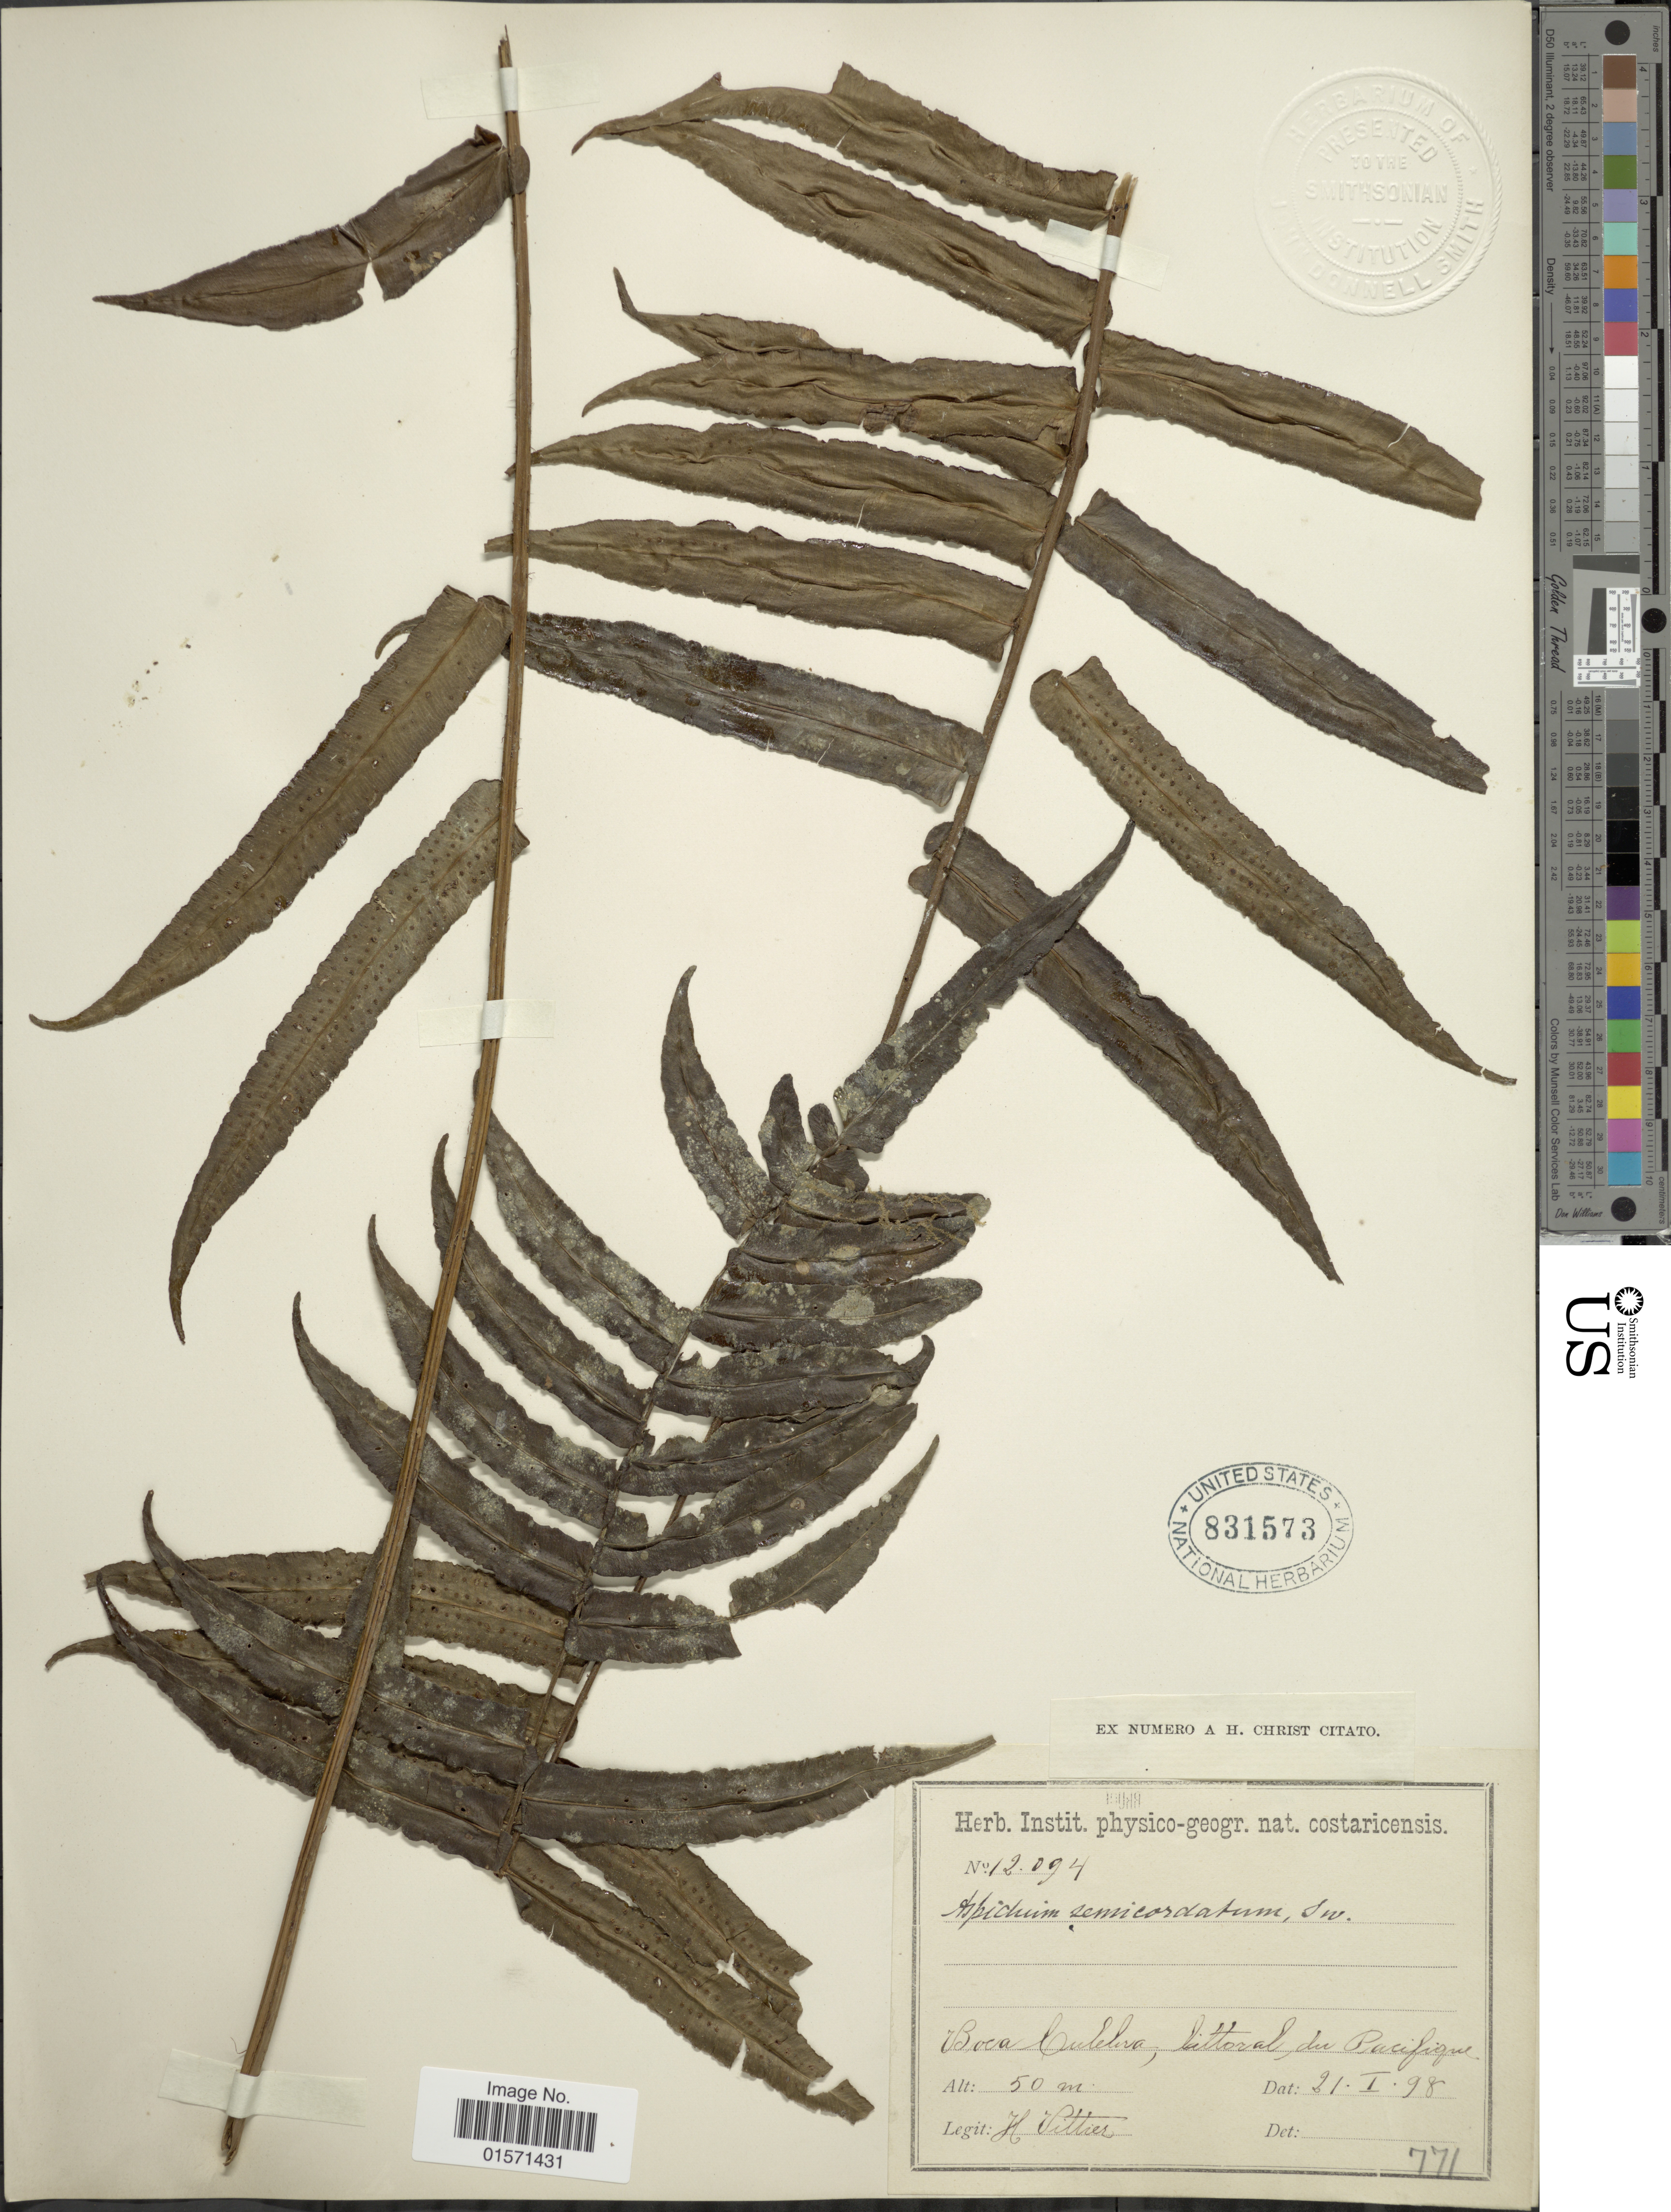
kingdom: Plantae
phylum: Tracheophyta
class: Polypodiopsida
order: Polypodiales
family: Lomariopsidaceae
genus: Cyclopeltis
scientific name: Cyclopeltis semicordata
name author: (Sw.) J. Sm.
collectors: H. F. Pittier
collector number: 12094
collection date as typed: Transcribed d/m/y: 31/1/98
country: Costa Rica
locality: Boca Culenia, Littoral du Pacifique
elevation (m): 50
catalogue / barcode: US 831573